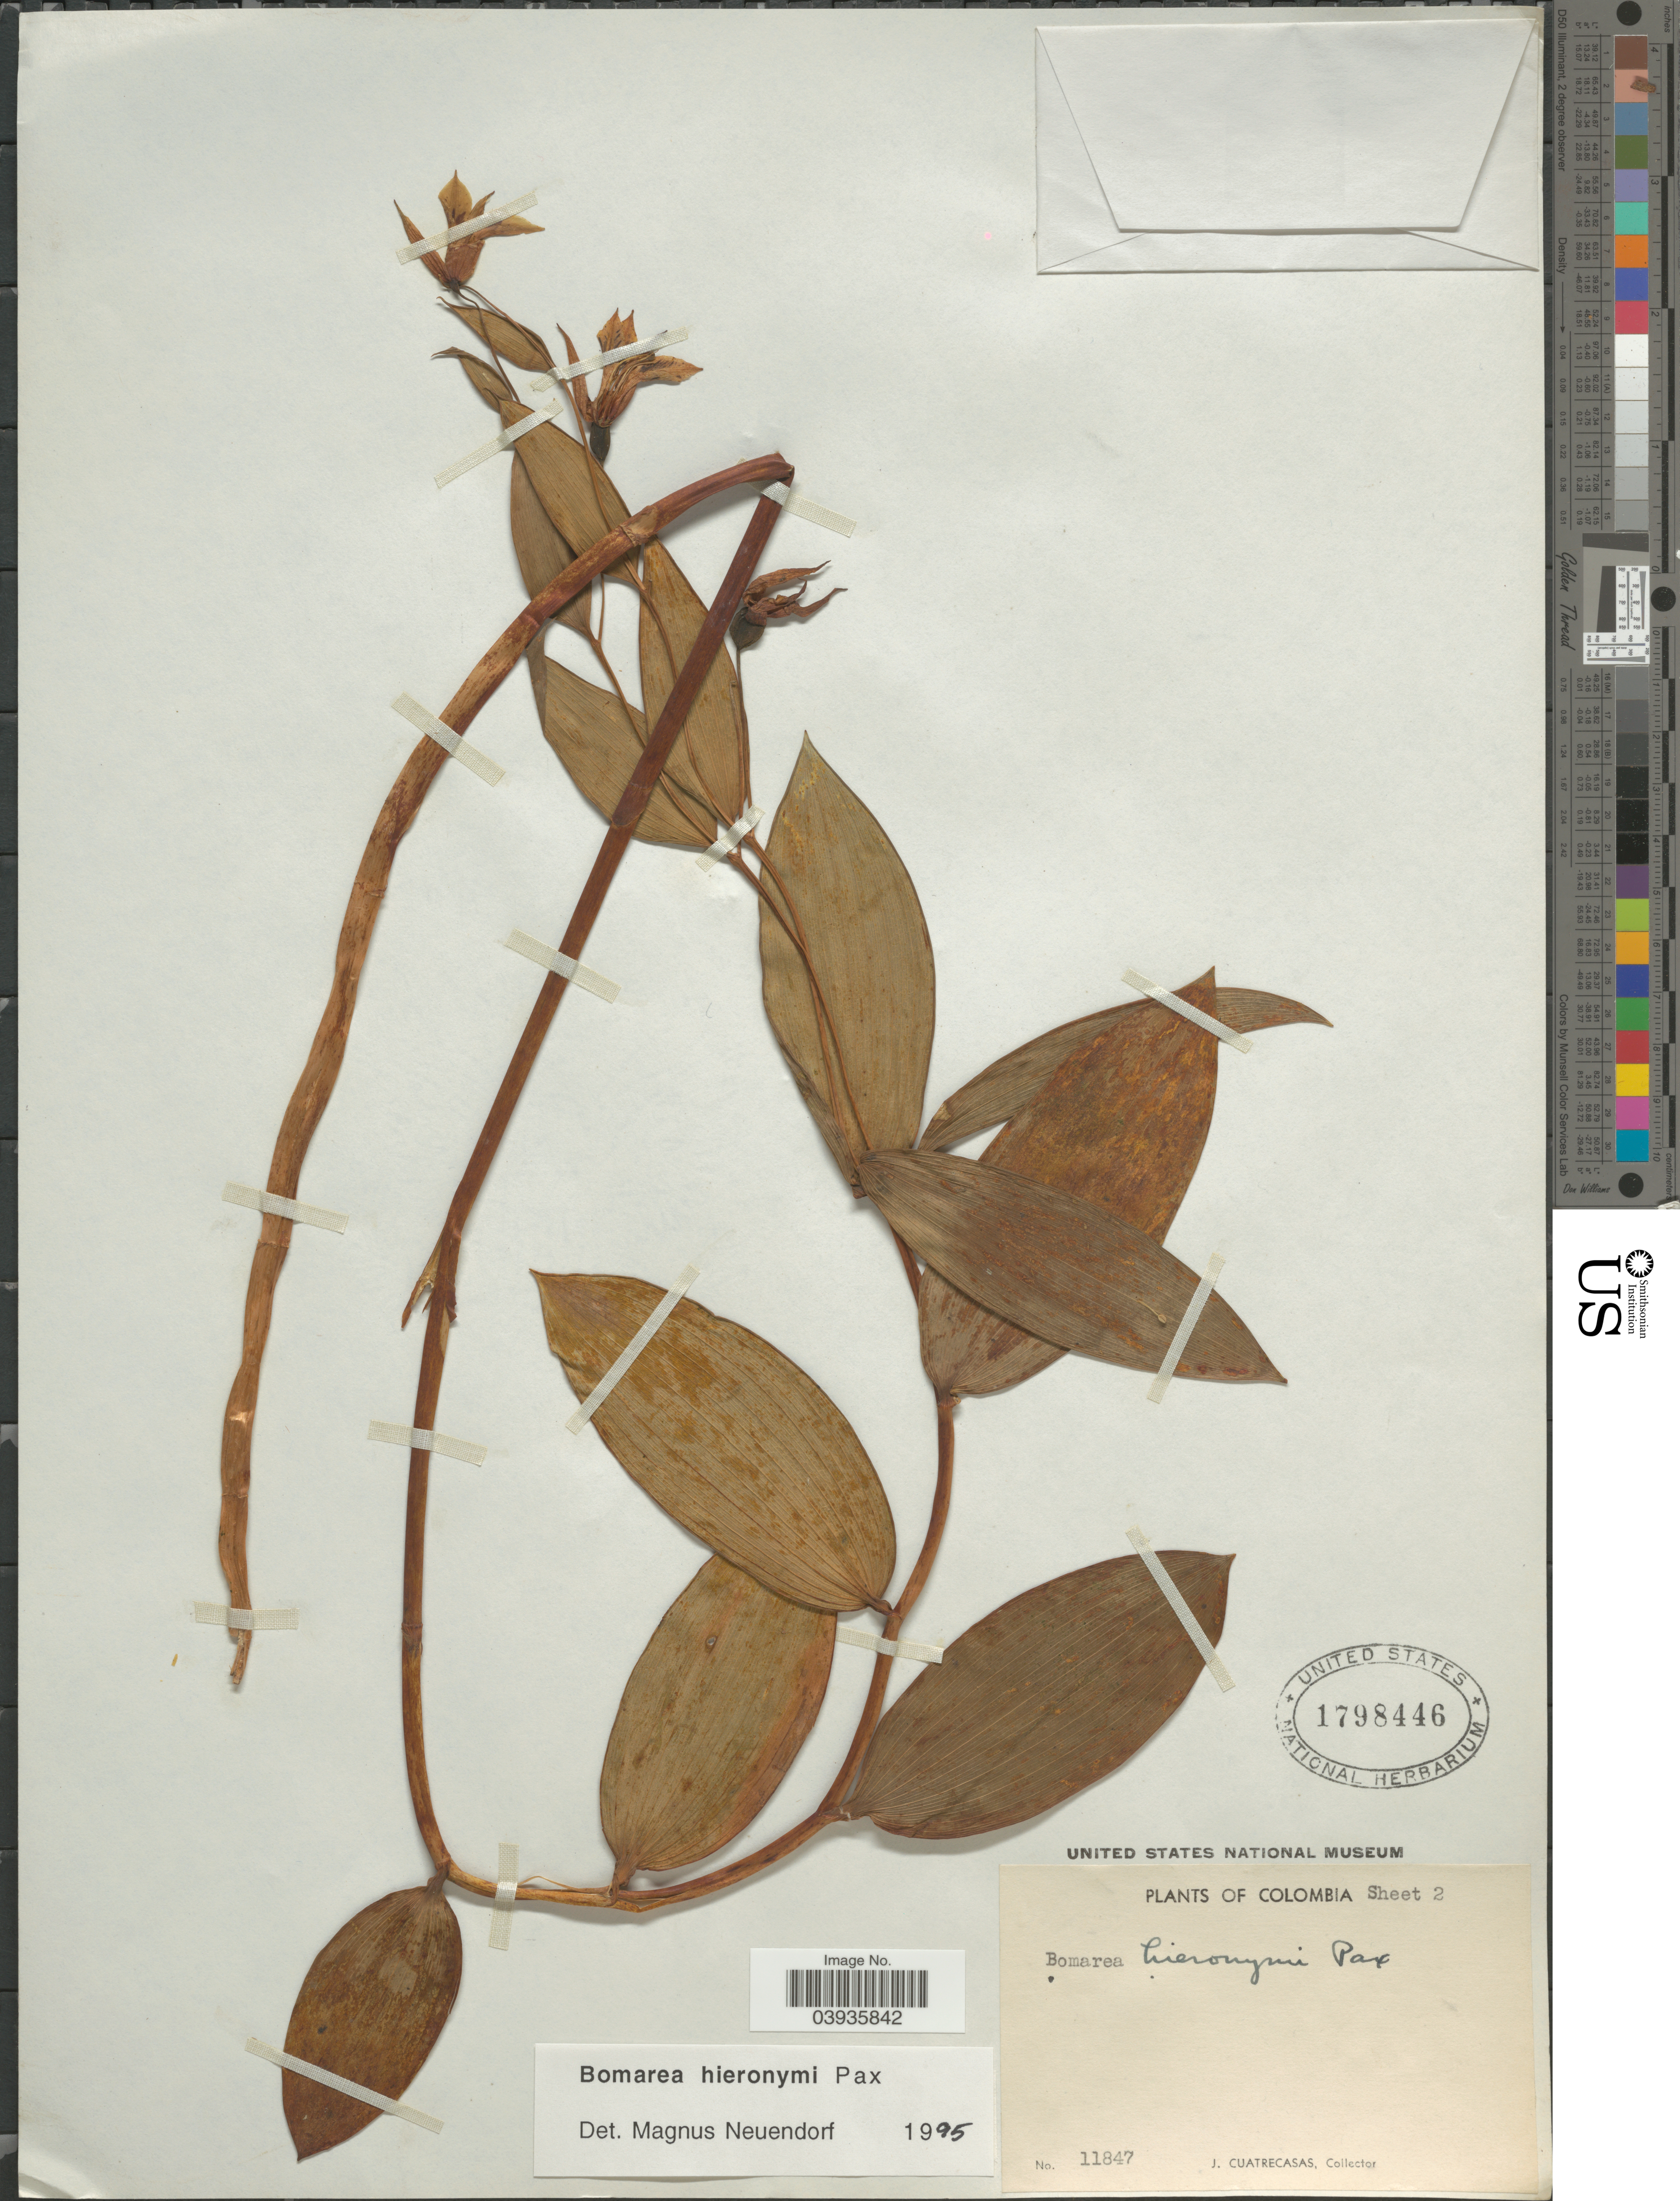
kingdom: Plantae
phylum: Tracheophyta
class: Liliopsida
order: Liliales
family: Alstroemeriaceae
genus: Bomarea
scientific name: Bomarea hieronymi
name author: Pax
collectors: J. Cuatrecasas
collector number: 11847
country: Colombia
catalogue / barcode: US 1798446